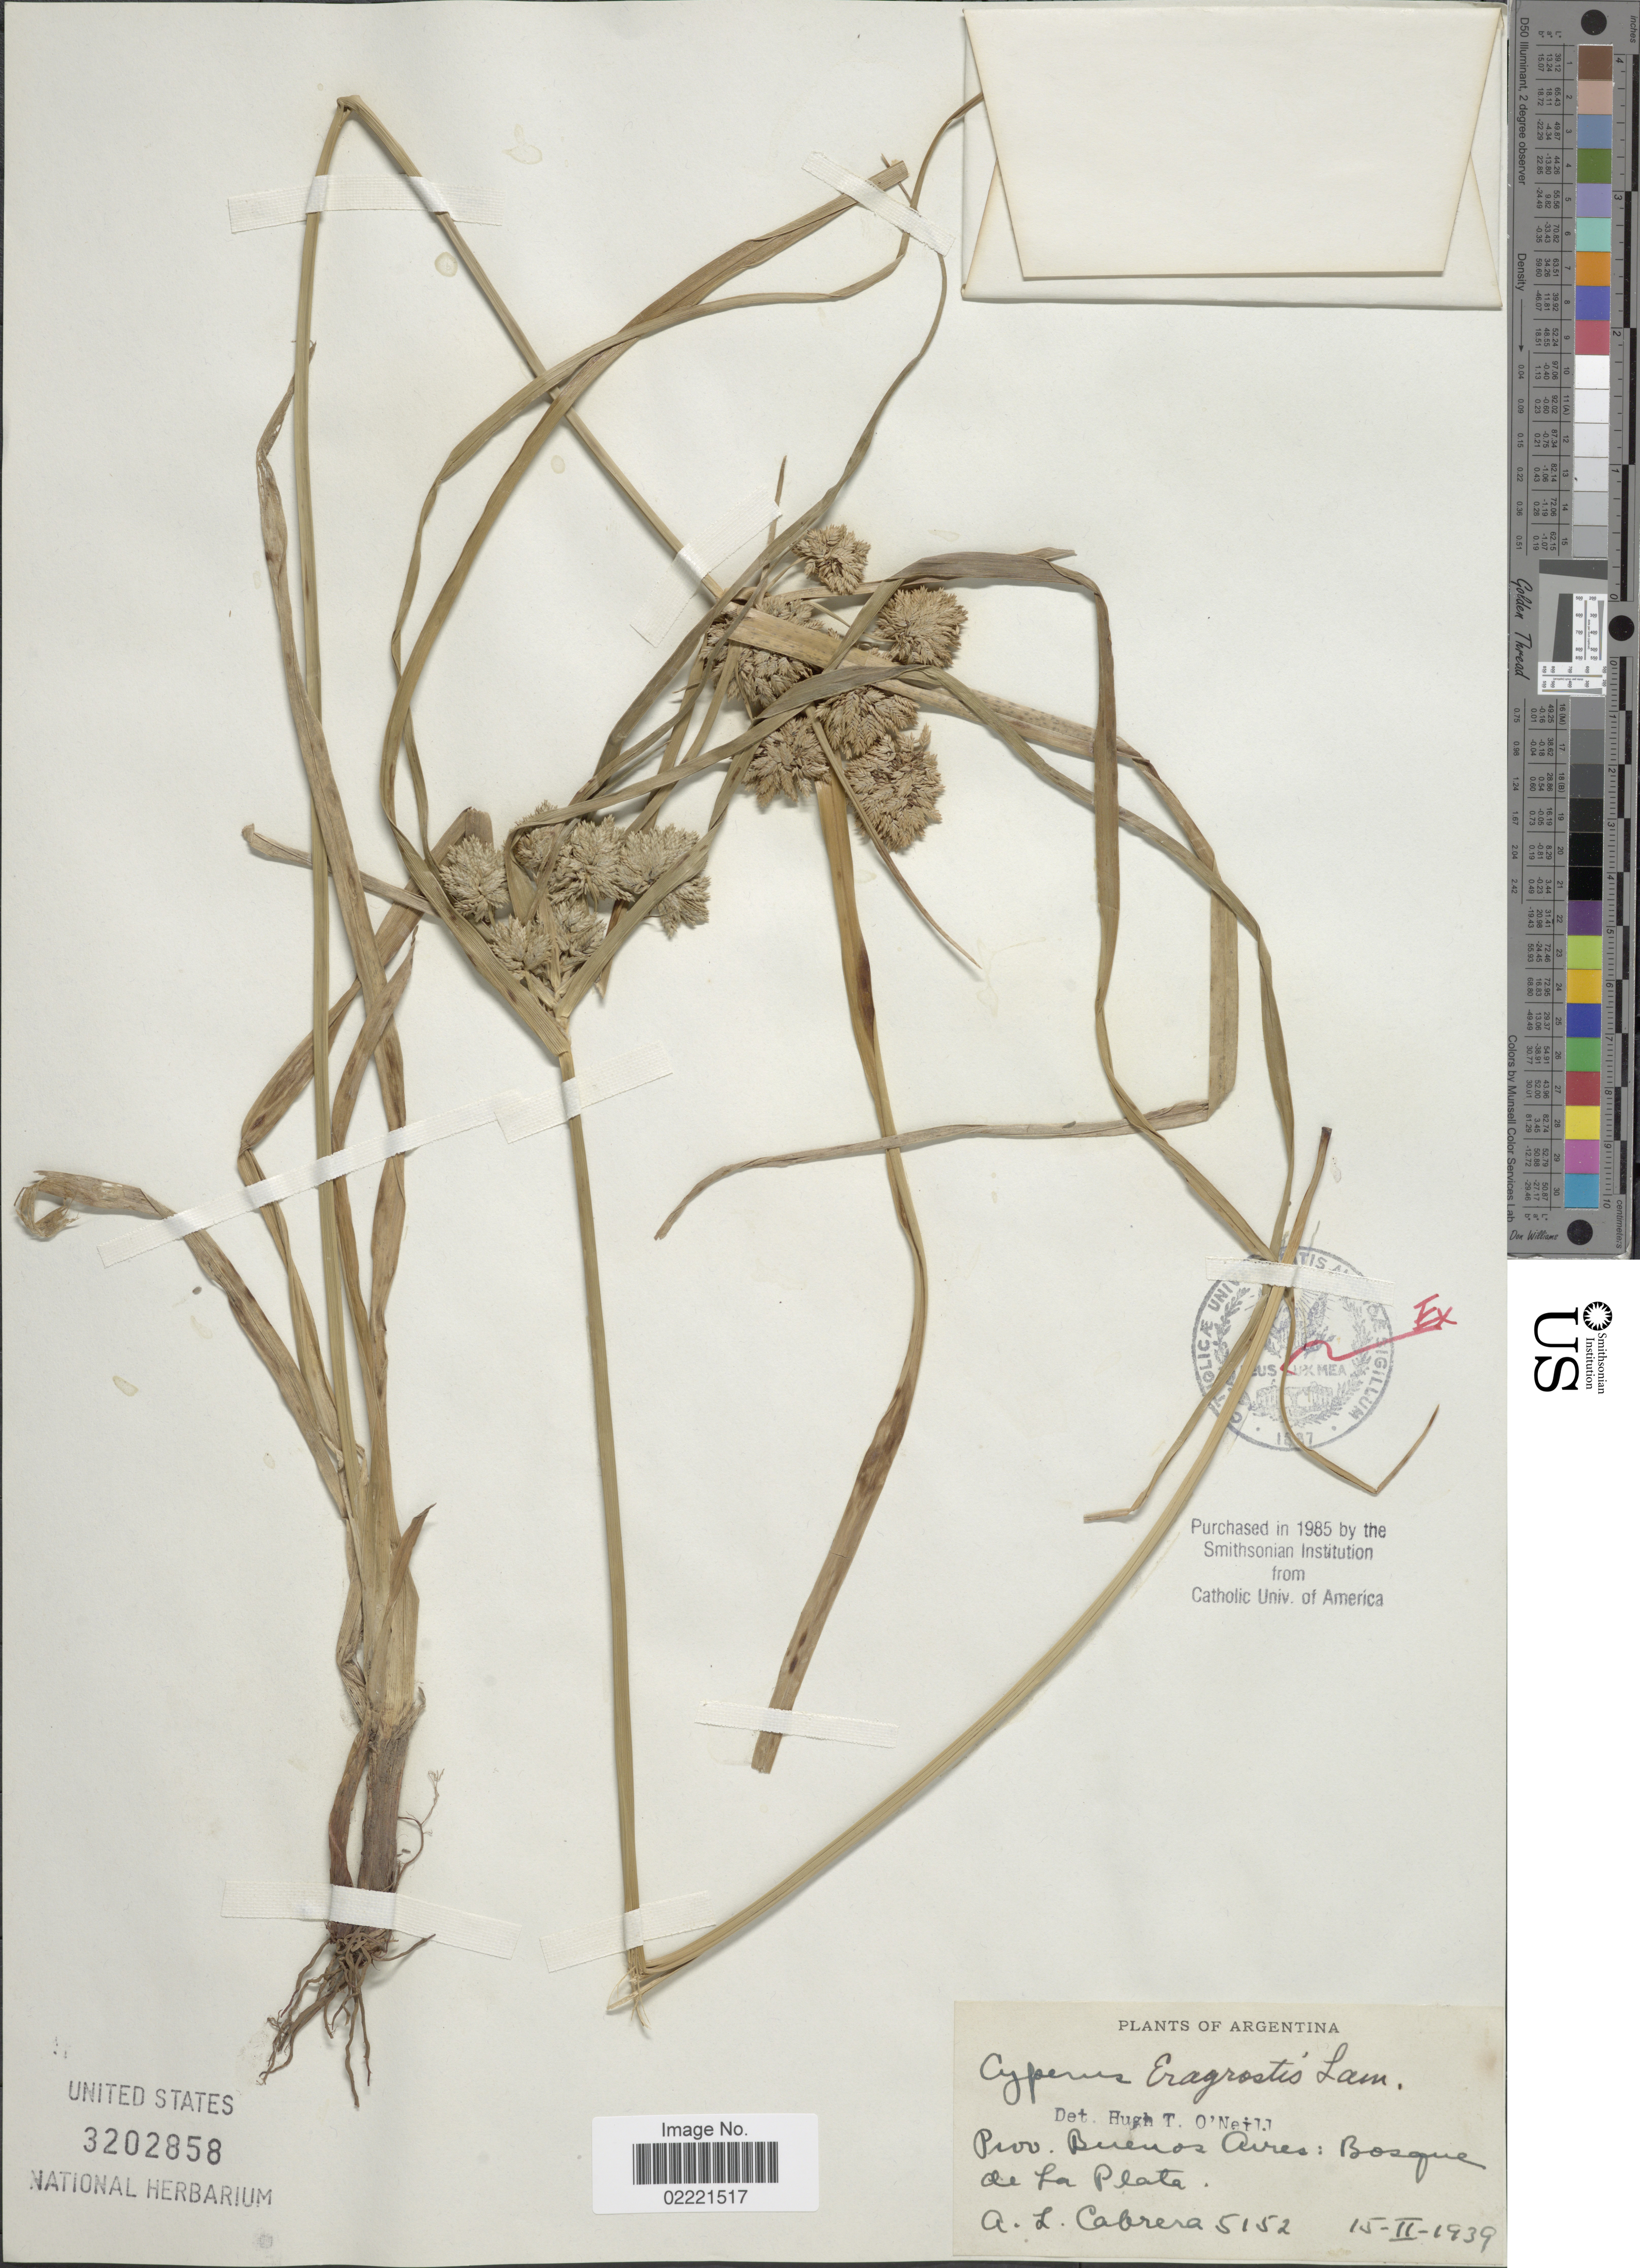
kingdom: Plantae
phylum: Tracheophyta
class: Liliopsida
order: Poales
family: Cyperaceae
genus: Cyperus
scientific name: Cyperus eragrostis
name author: Lam.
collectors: A. L. Cabrera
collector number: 5152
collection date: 1939-02-15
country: Argentina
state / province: Buenos Aires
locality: Prov. Buenos Aires: Bosque de La Plata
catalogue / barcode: US 3202858